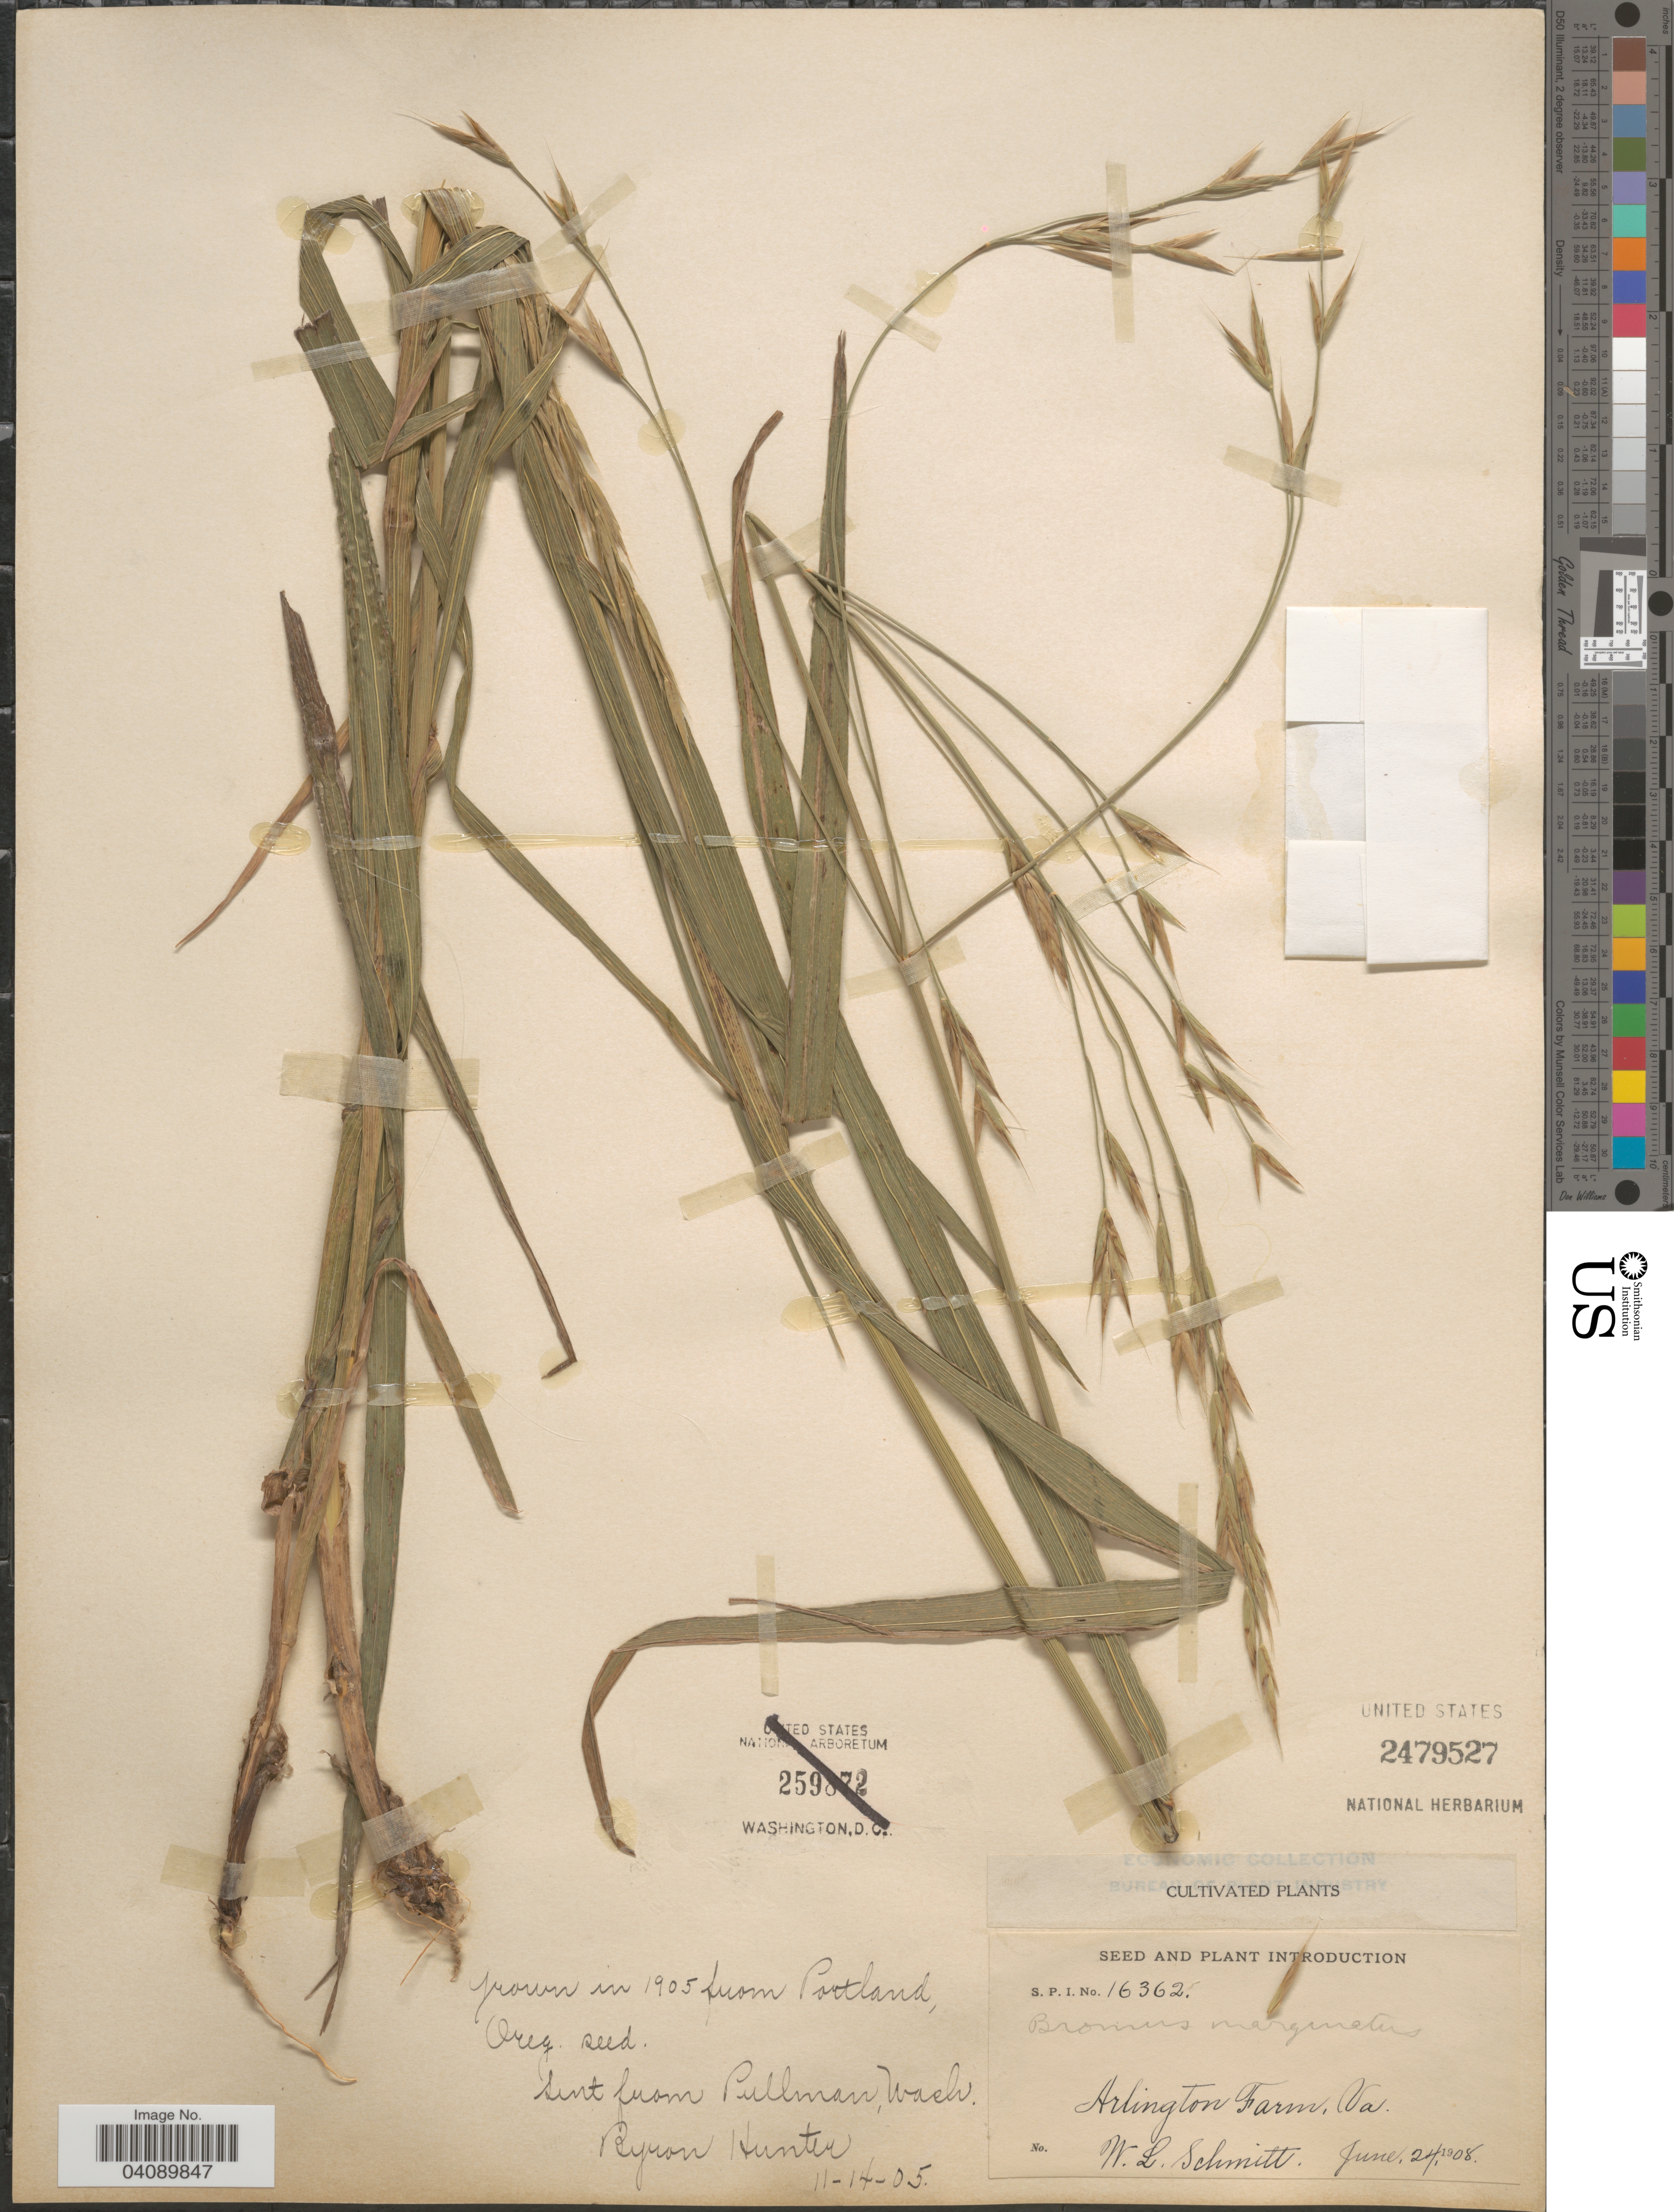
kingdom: Plantae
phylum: Tracheophyta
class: Liliopsida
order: Poales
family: Poaceae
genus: Bromus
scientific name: Bromus marginatus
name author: Nees ex Steud.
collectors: W. L. Schmitt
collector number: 16362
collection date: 1908-06-24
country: United States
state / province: Virginia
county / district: Arlington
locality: Arlington Farm.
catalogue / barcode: US 2479527